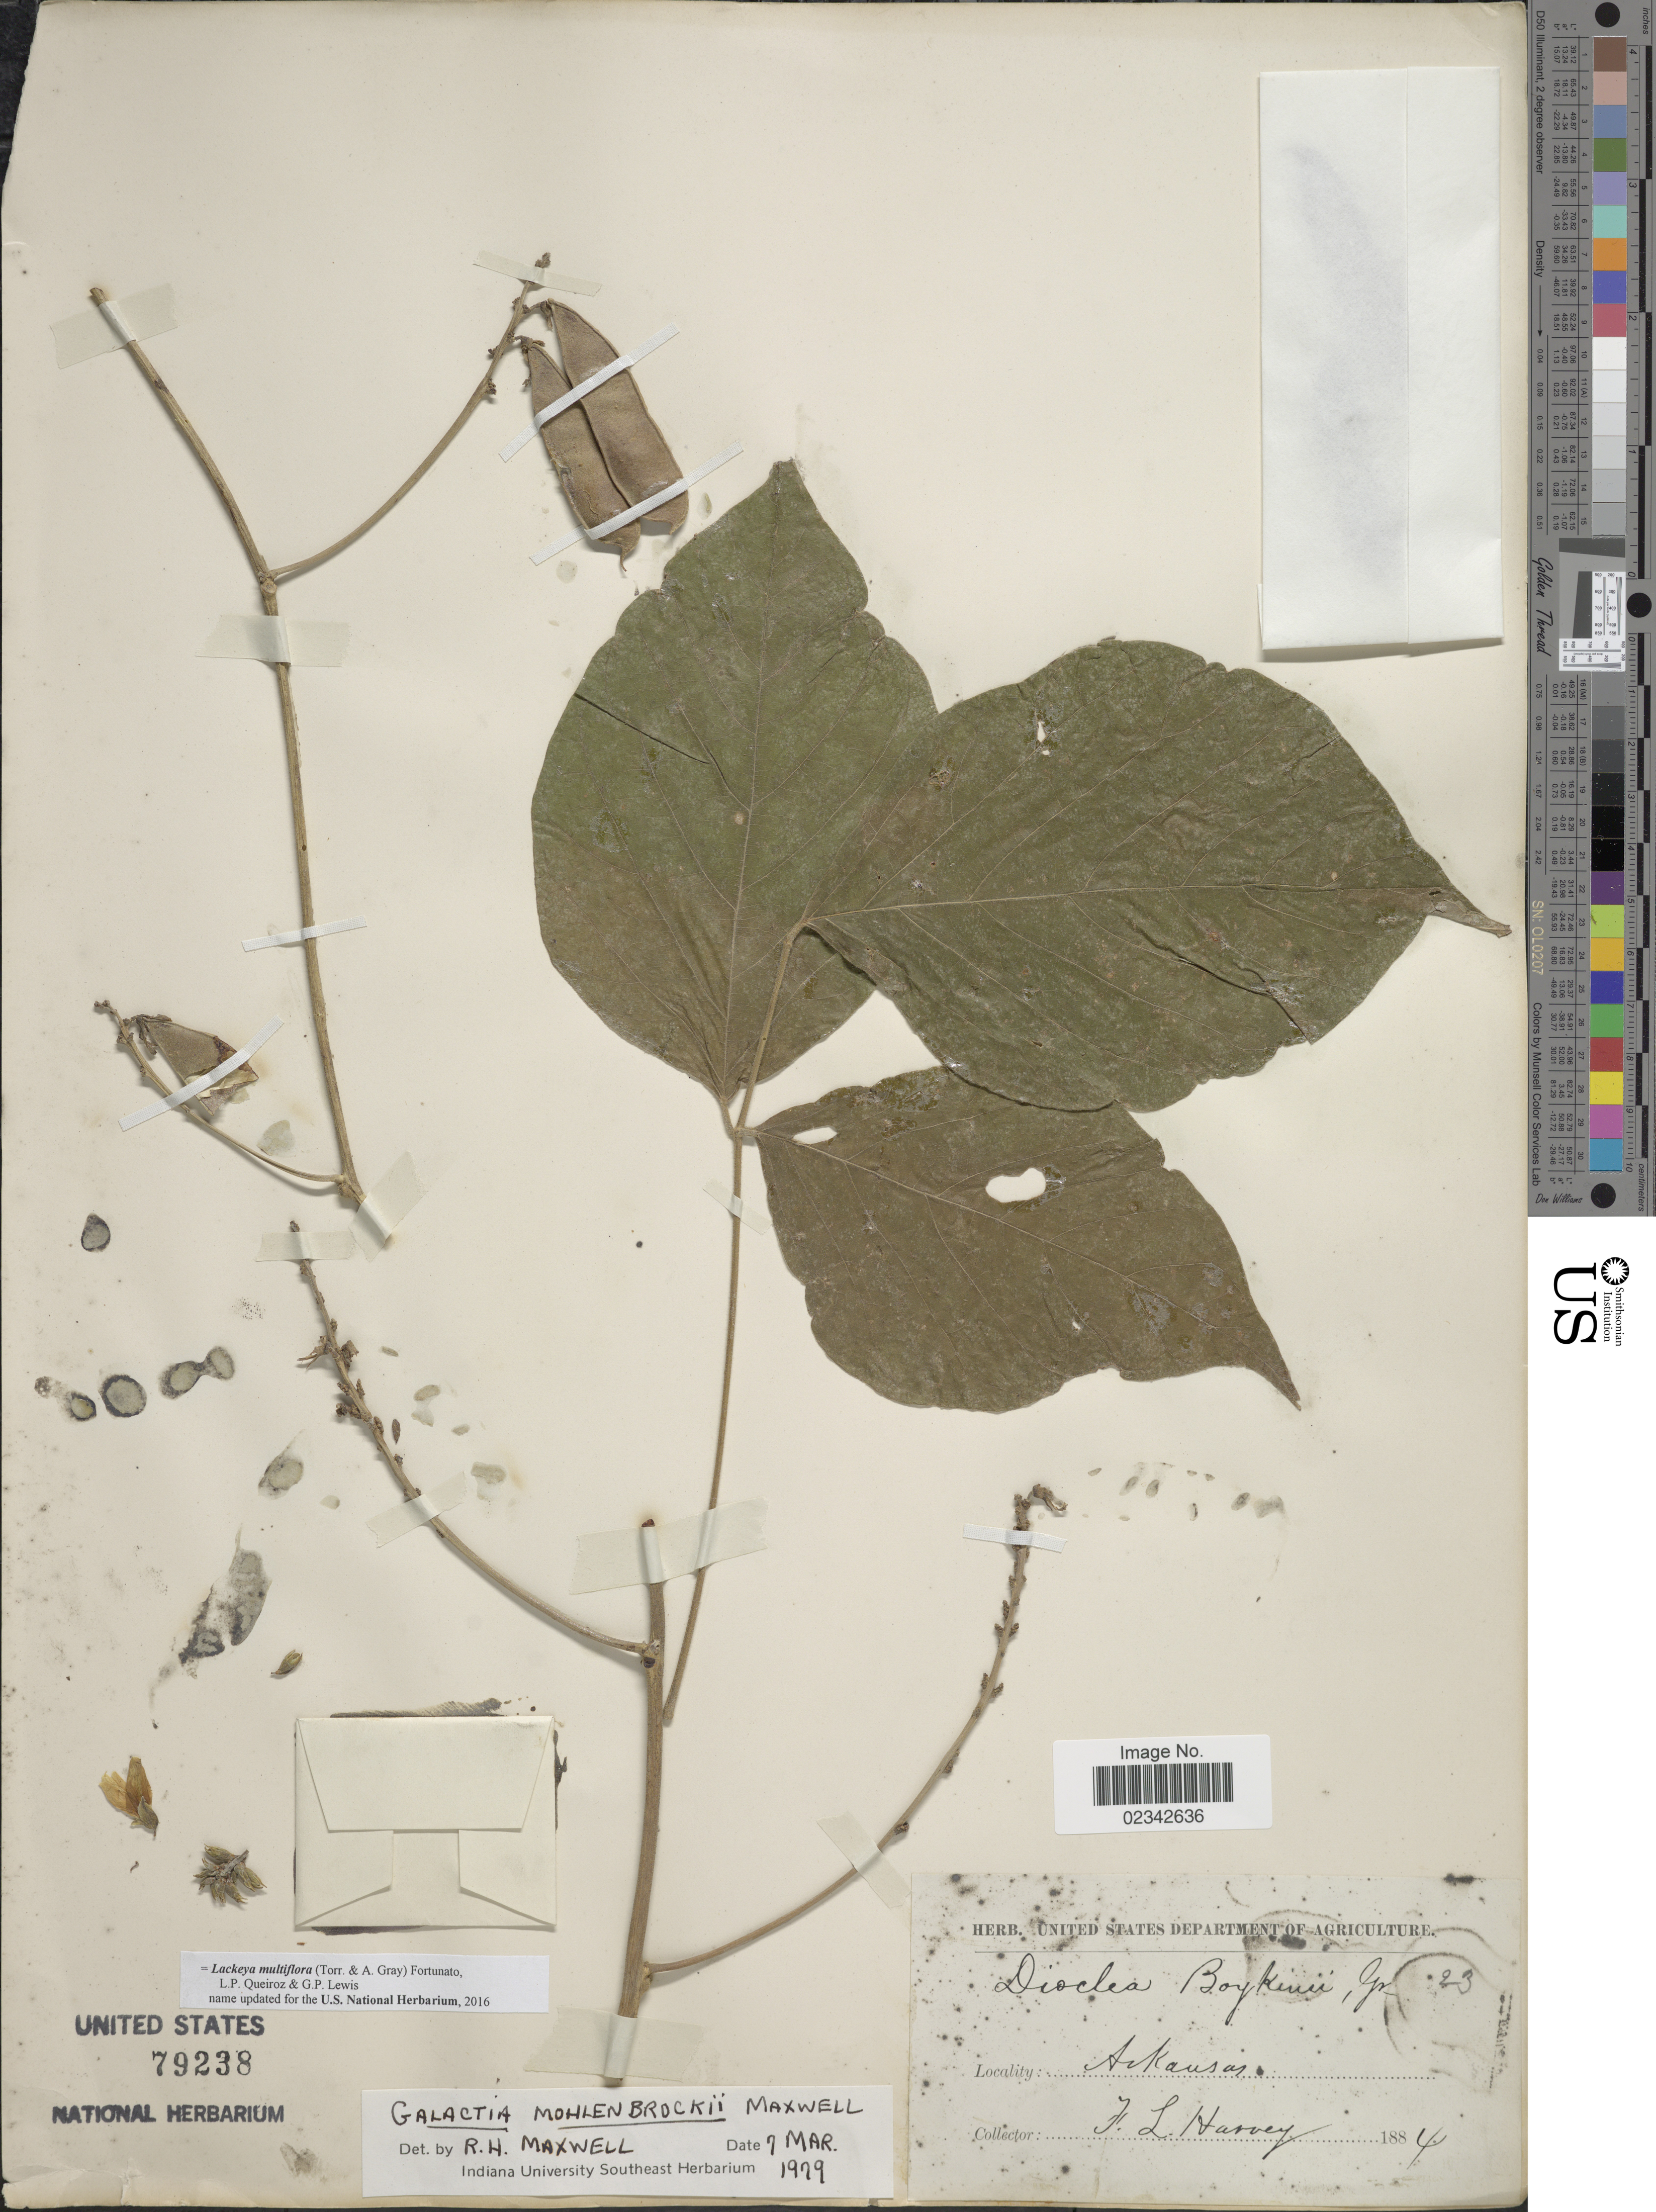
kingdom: Plantae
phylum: Tracheophyta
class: Magnoliopsida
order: Fabales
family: Fabaceae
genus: Lackeya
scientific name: Lackeya multiflora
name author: (Torr. & A. Gray) Fortunato et al.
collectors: F. L. Harvey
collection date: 1884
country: United States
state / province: Arkansas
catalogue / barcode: US 79238